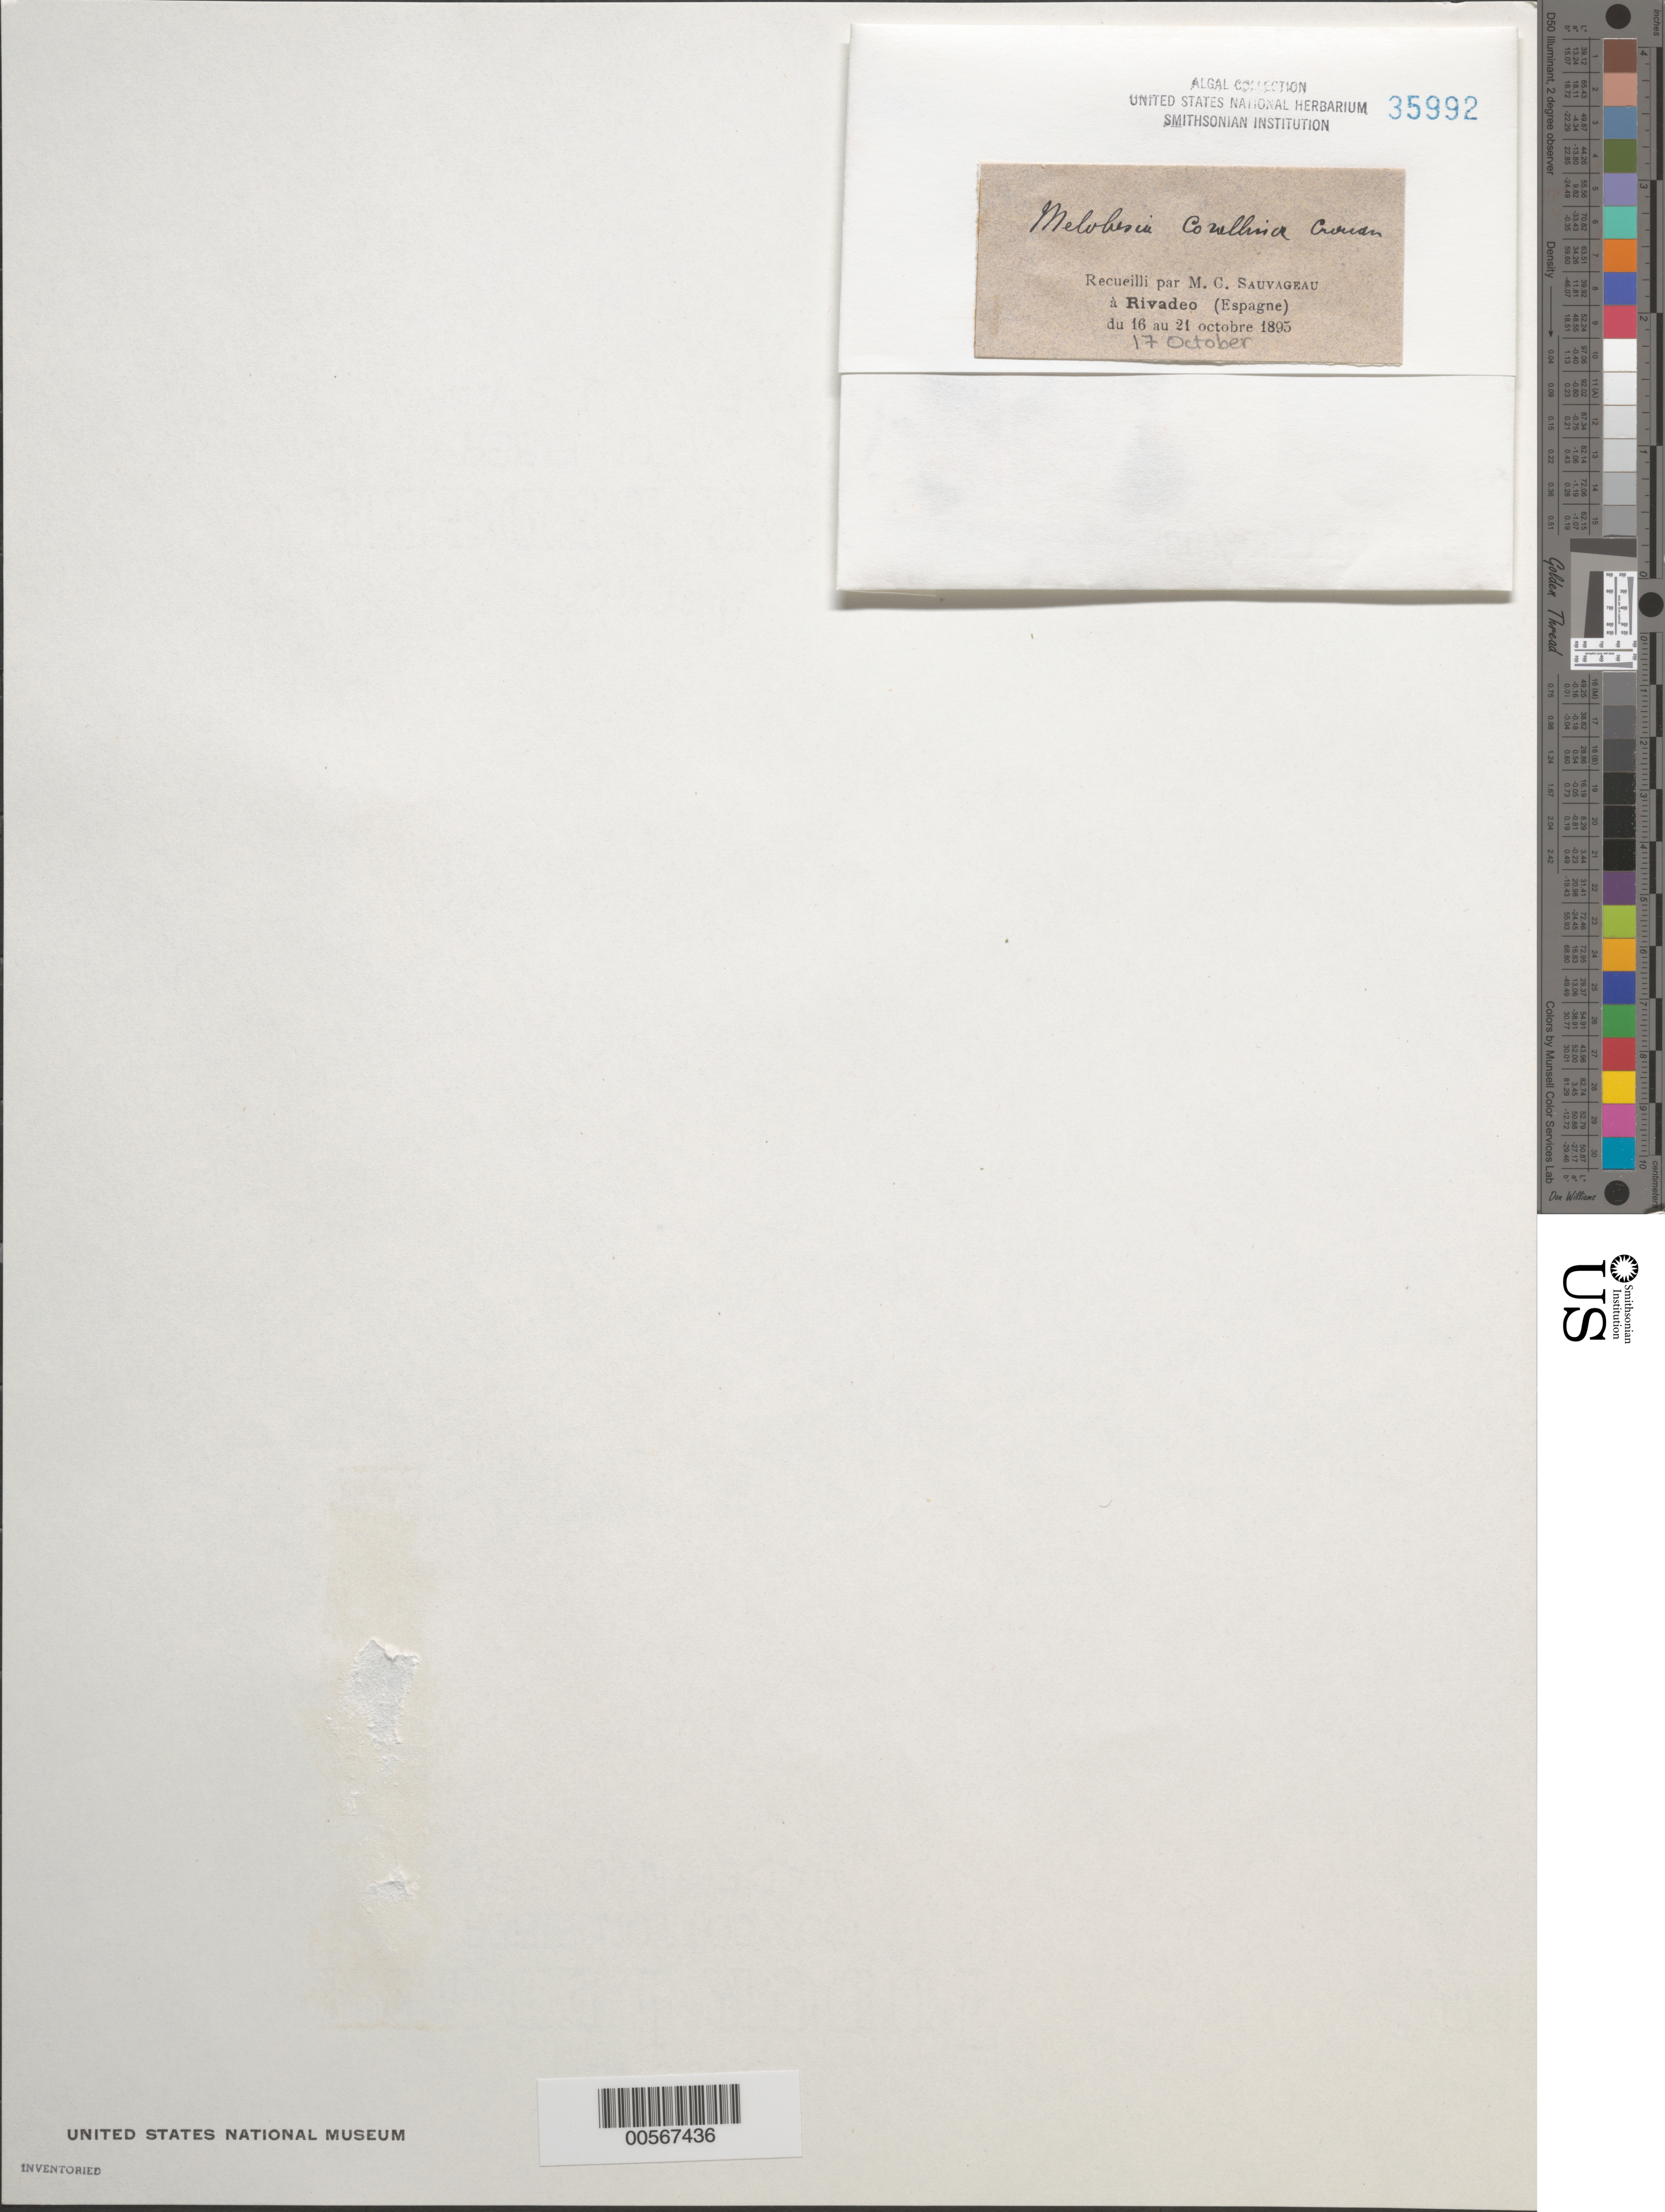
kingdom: Plantae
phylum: Rhodophyta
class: Florideophyceae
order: Corallinales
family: Lithophyllaceae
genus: Lithophyllum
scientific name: Lithophyllum corallinae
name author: (P. Crouan & H. Crouan) Heydrich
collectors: C. F. Sauvageau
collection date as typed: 17 Oct 1895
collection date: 1895-10-17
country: Spain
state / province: Galicia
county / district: Lugo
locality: Ribadeo (rivadeo)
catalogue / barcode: US 35992